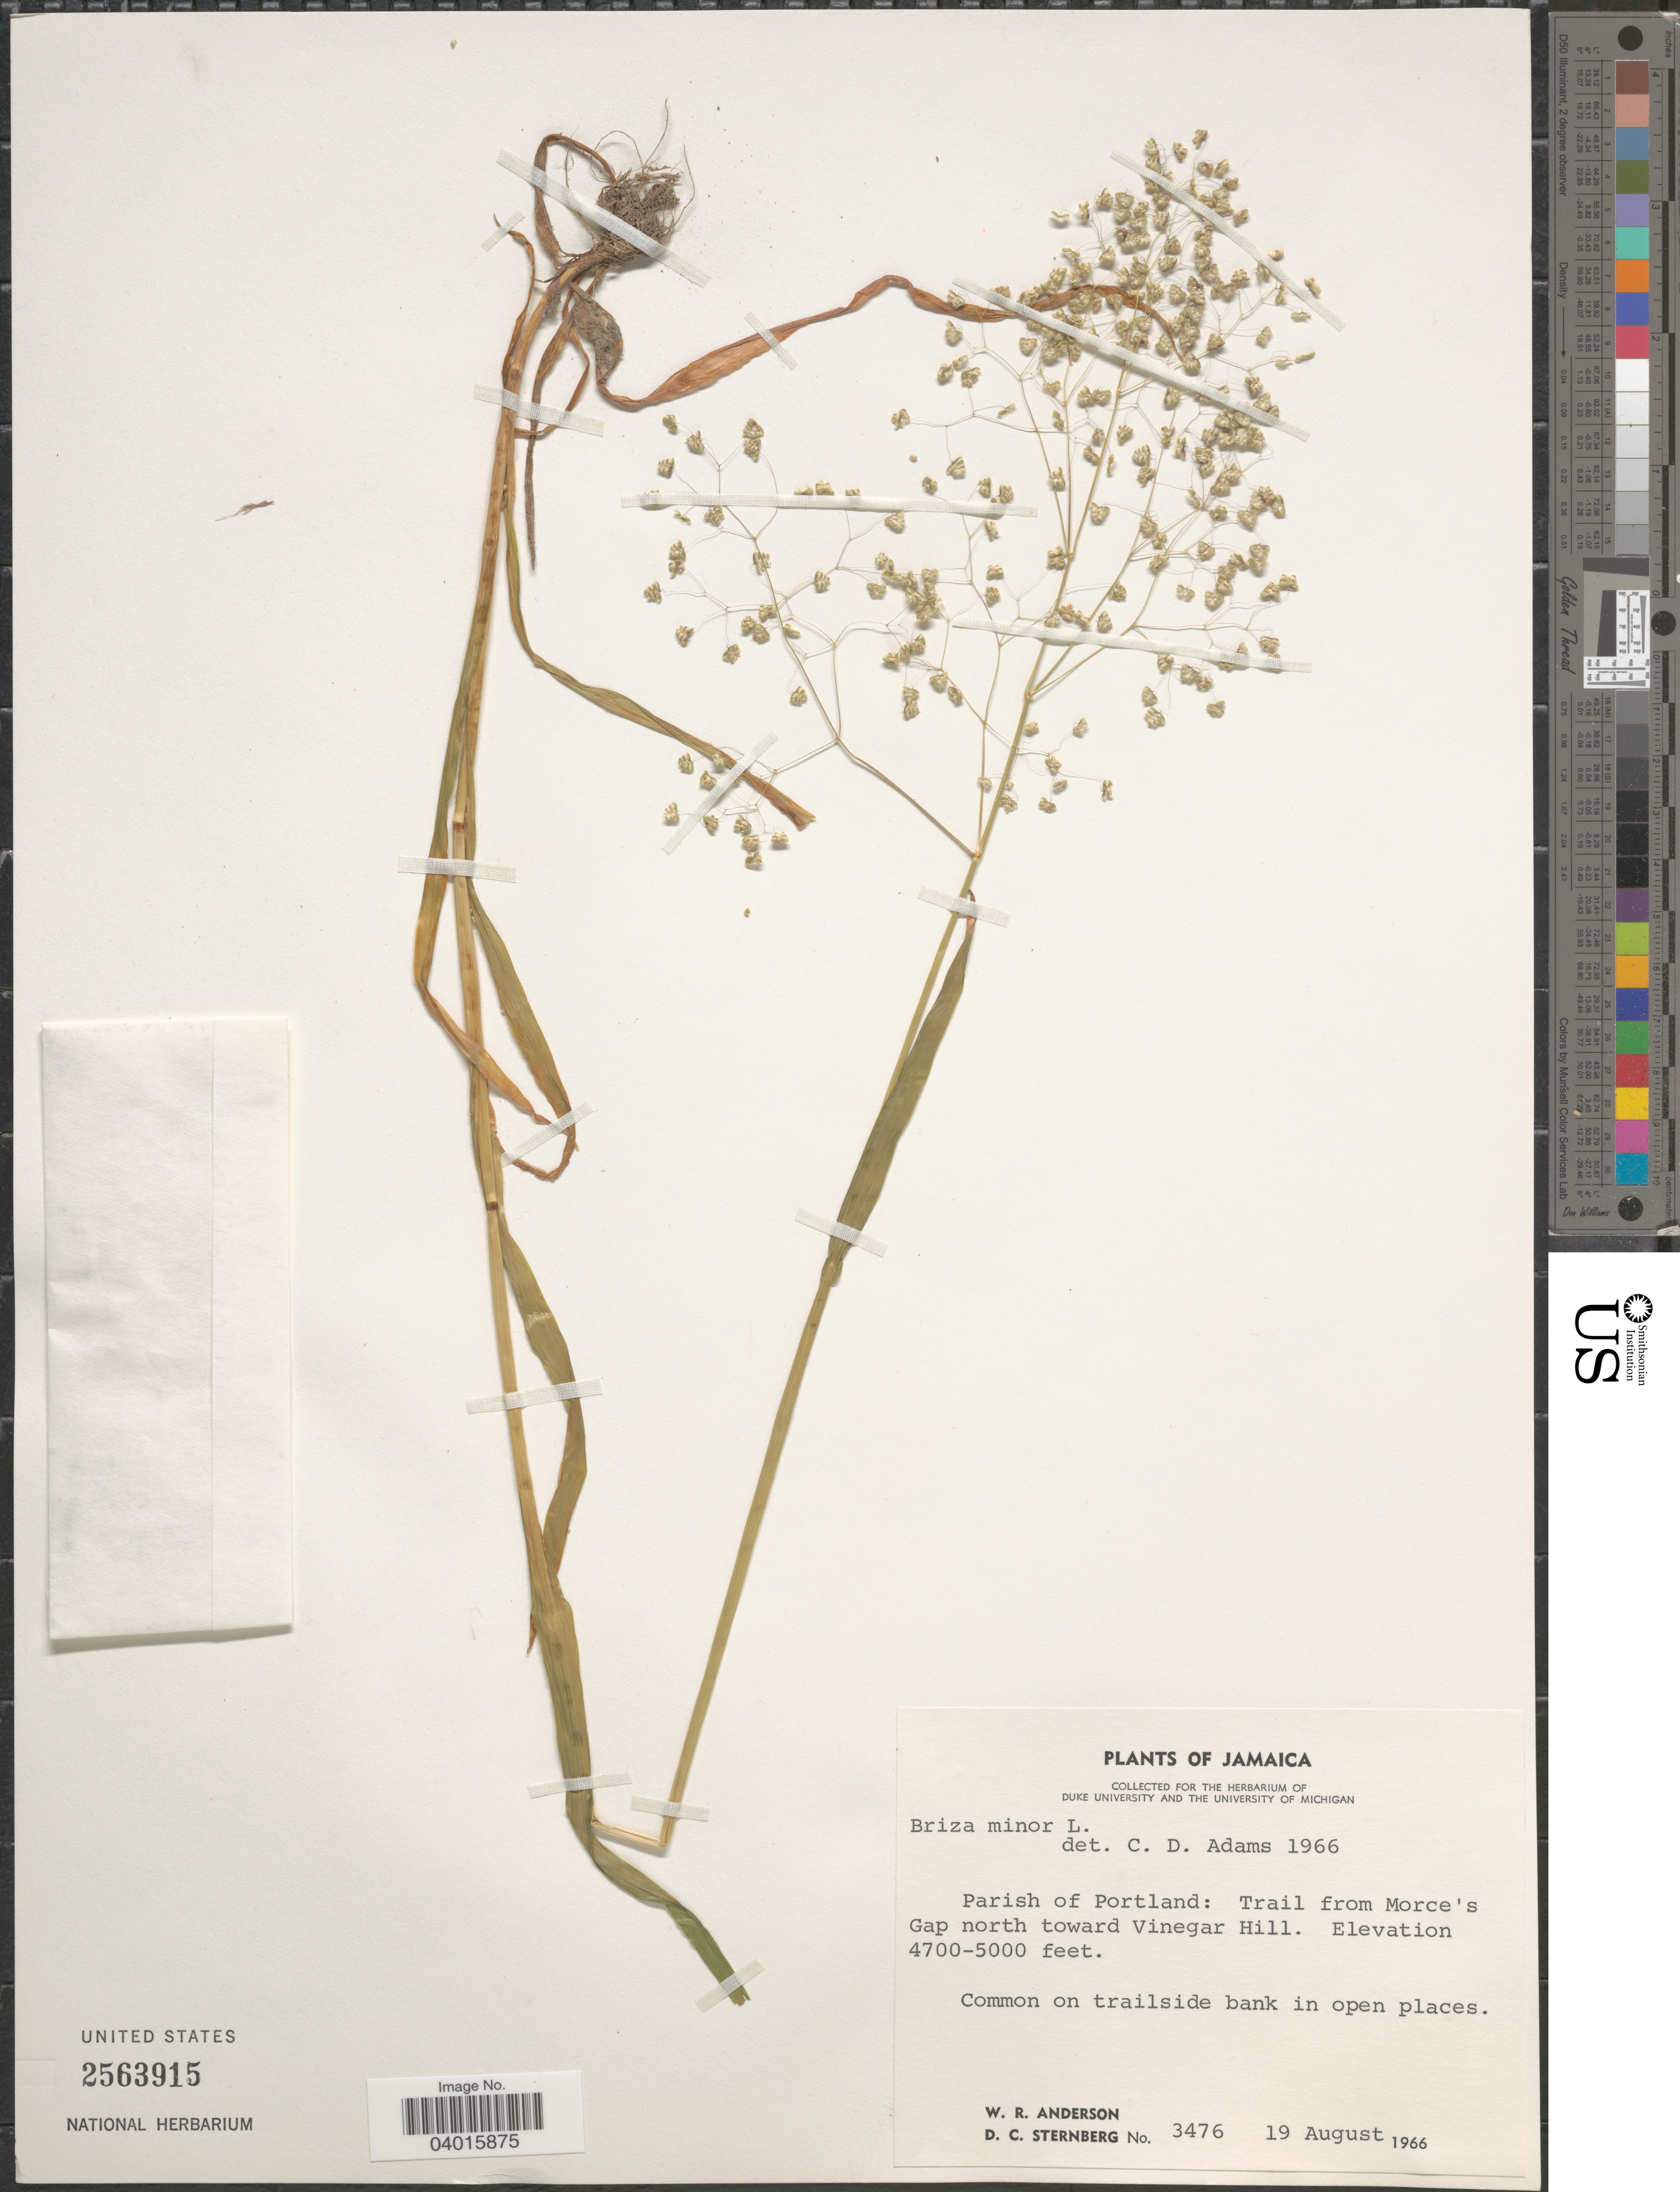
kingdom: Plantae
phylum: Tracheophyta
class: Liliopsida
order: Poales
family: Poaceae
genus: Briza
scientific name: Briza minor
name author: L.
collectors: W. Anderson & D. Sternberg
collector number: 3476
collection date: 1966-08-19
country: Jamaica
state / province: Portland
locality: Parish of Portland: Trail from Morce's Gap north toward Vinegar Hill.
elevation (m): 1433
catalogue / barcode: US 2563915